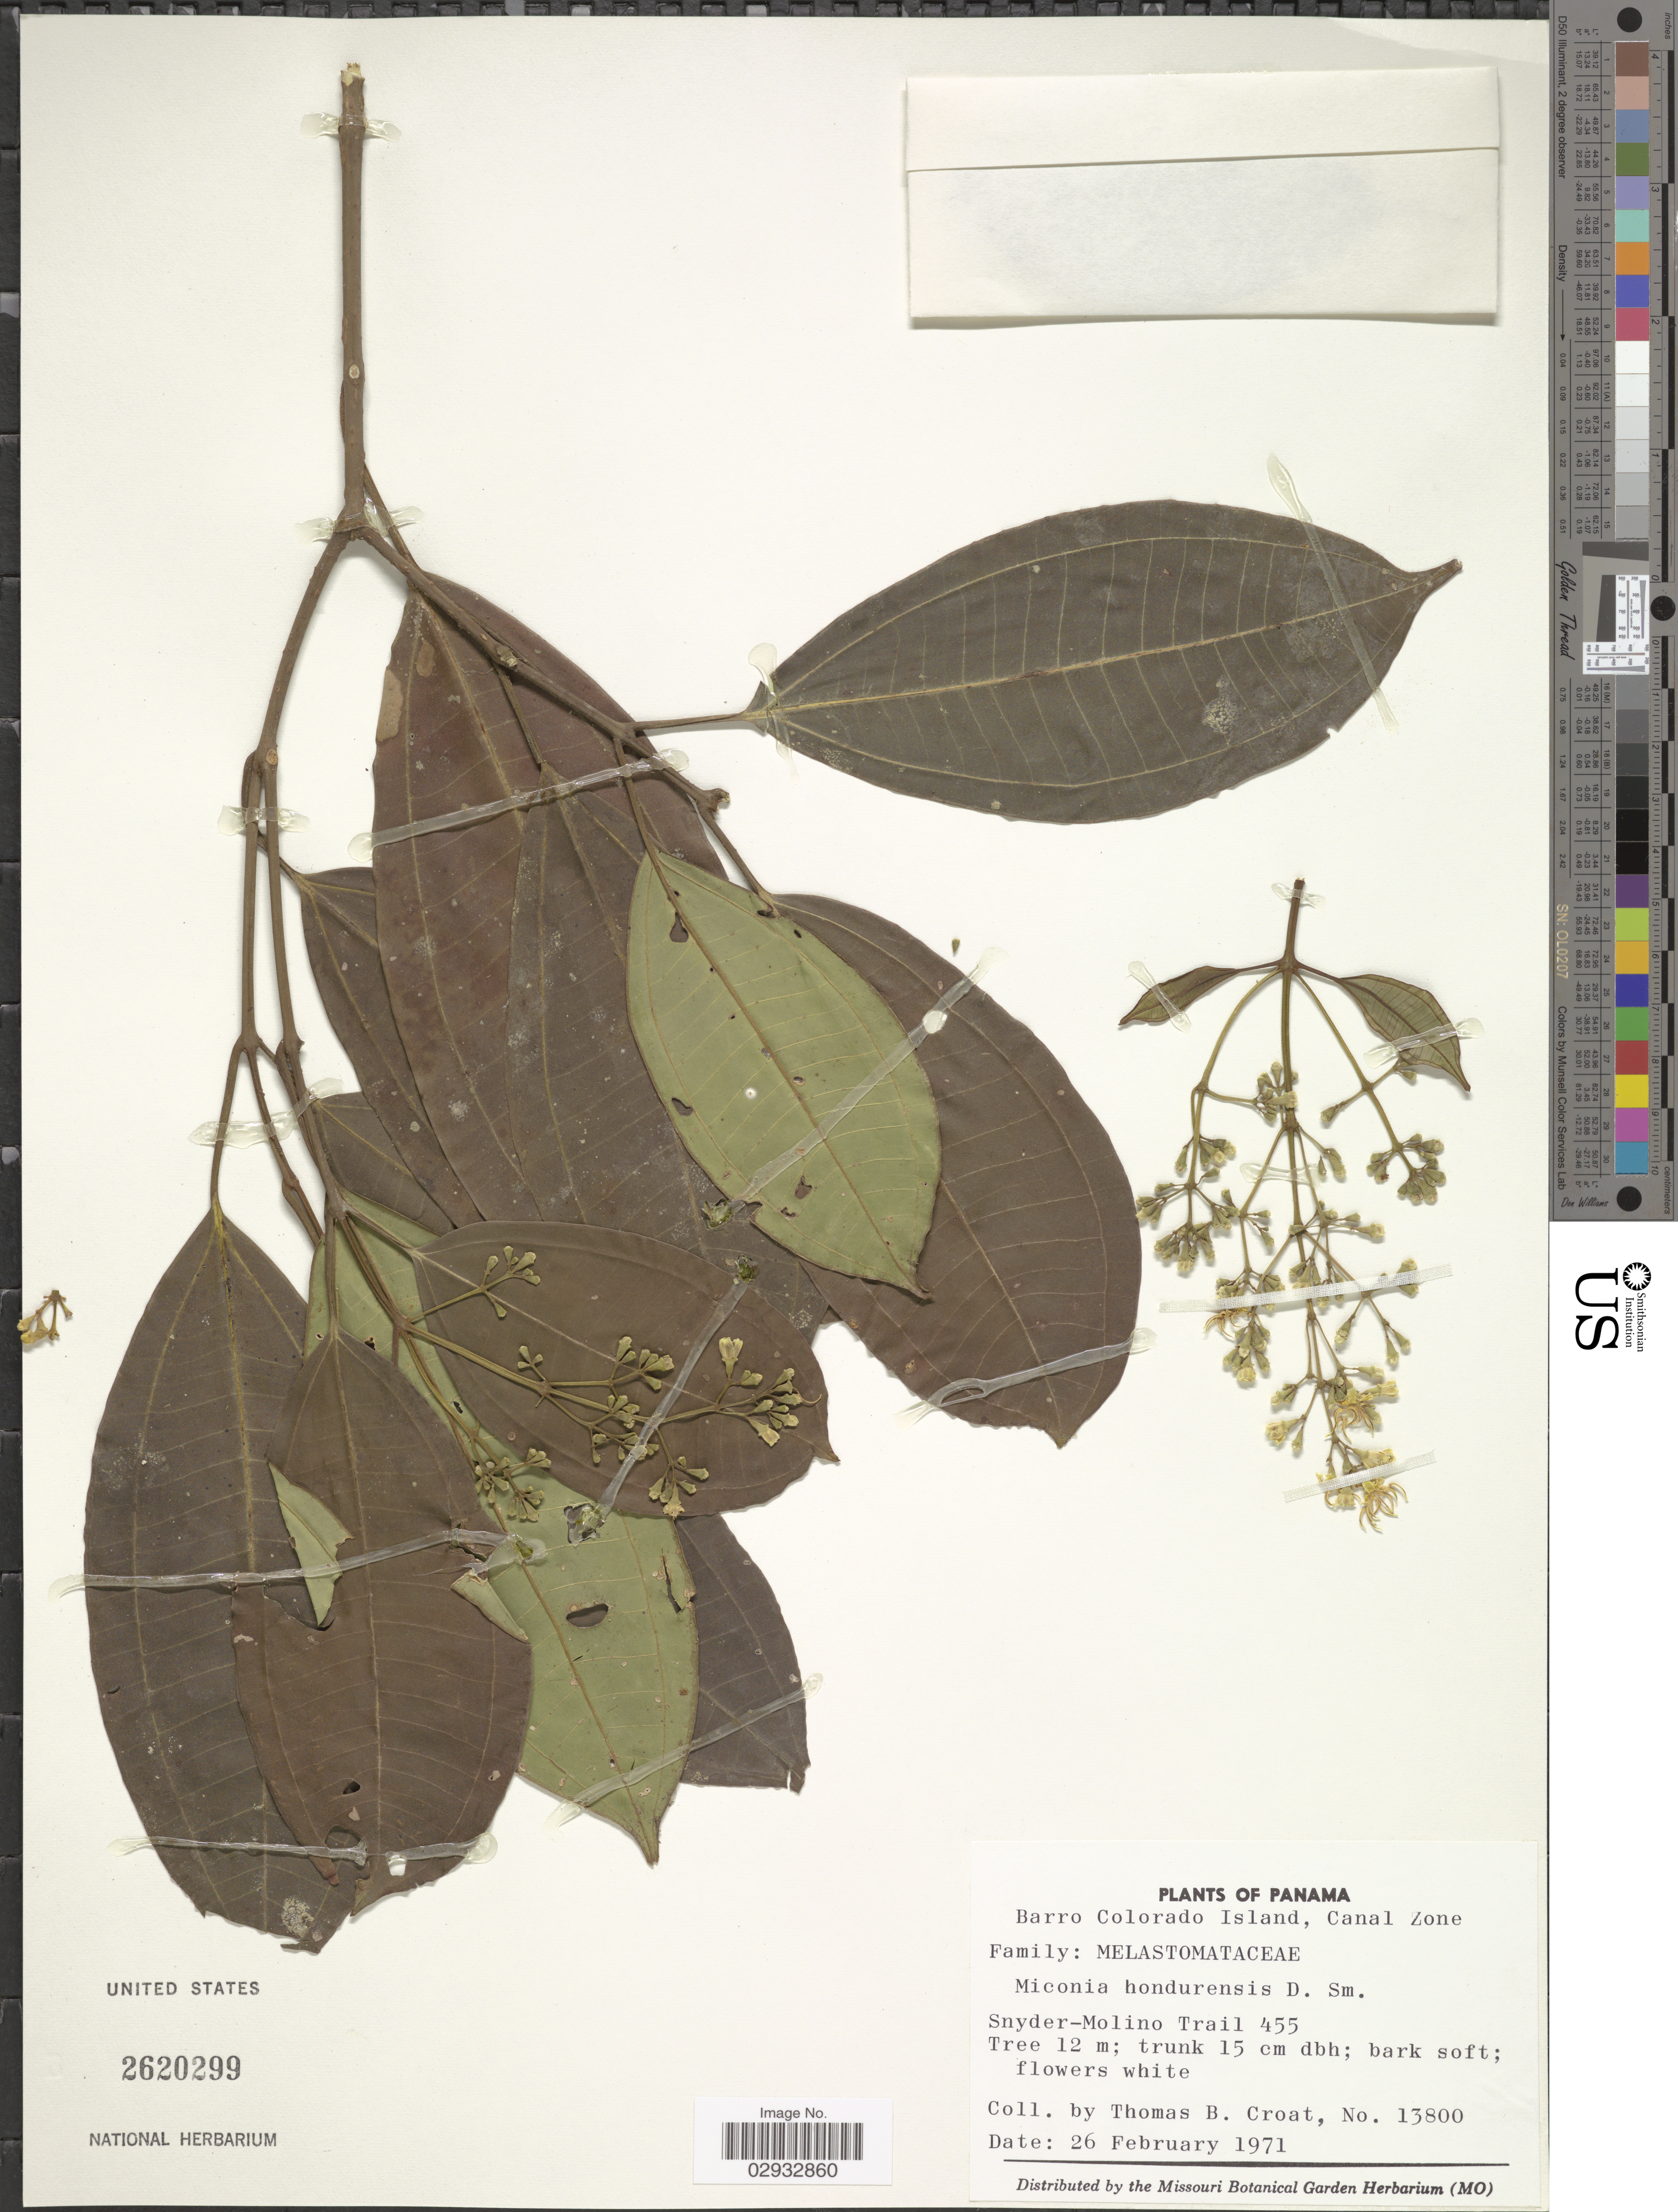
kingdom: Plantae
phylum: Tracheophyta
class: Magnoliopsida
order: Myrtales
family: Melastomataceae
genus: Miconia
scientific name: Miconia hondurensis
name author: Donn. Sm.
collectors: T. B. Croat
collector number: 13800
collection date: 1971-02-26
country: Panama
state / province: Panamá Oeste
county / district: Canal Zone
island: Barro Colorado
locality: Barro Colorado Island, Canal Zone. Snyder-Molino Trail 455.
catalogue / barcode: US 2620299